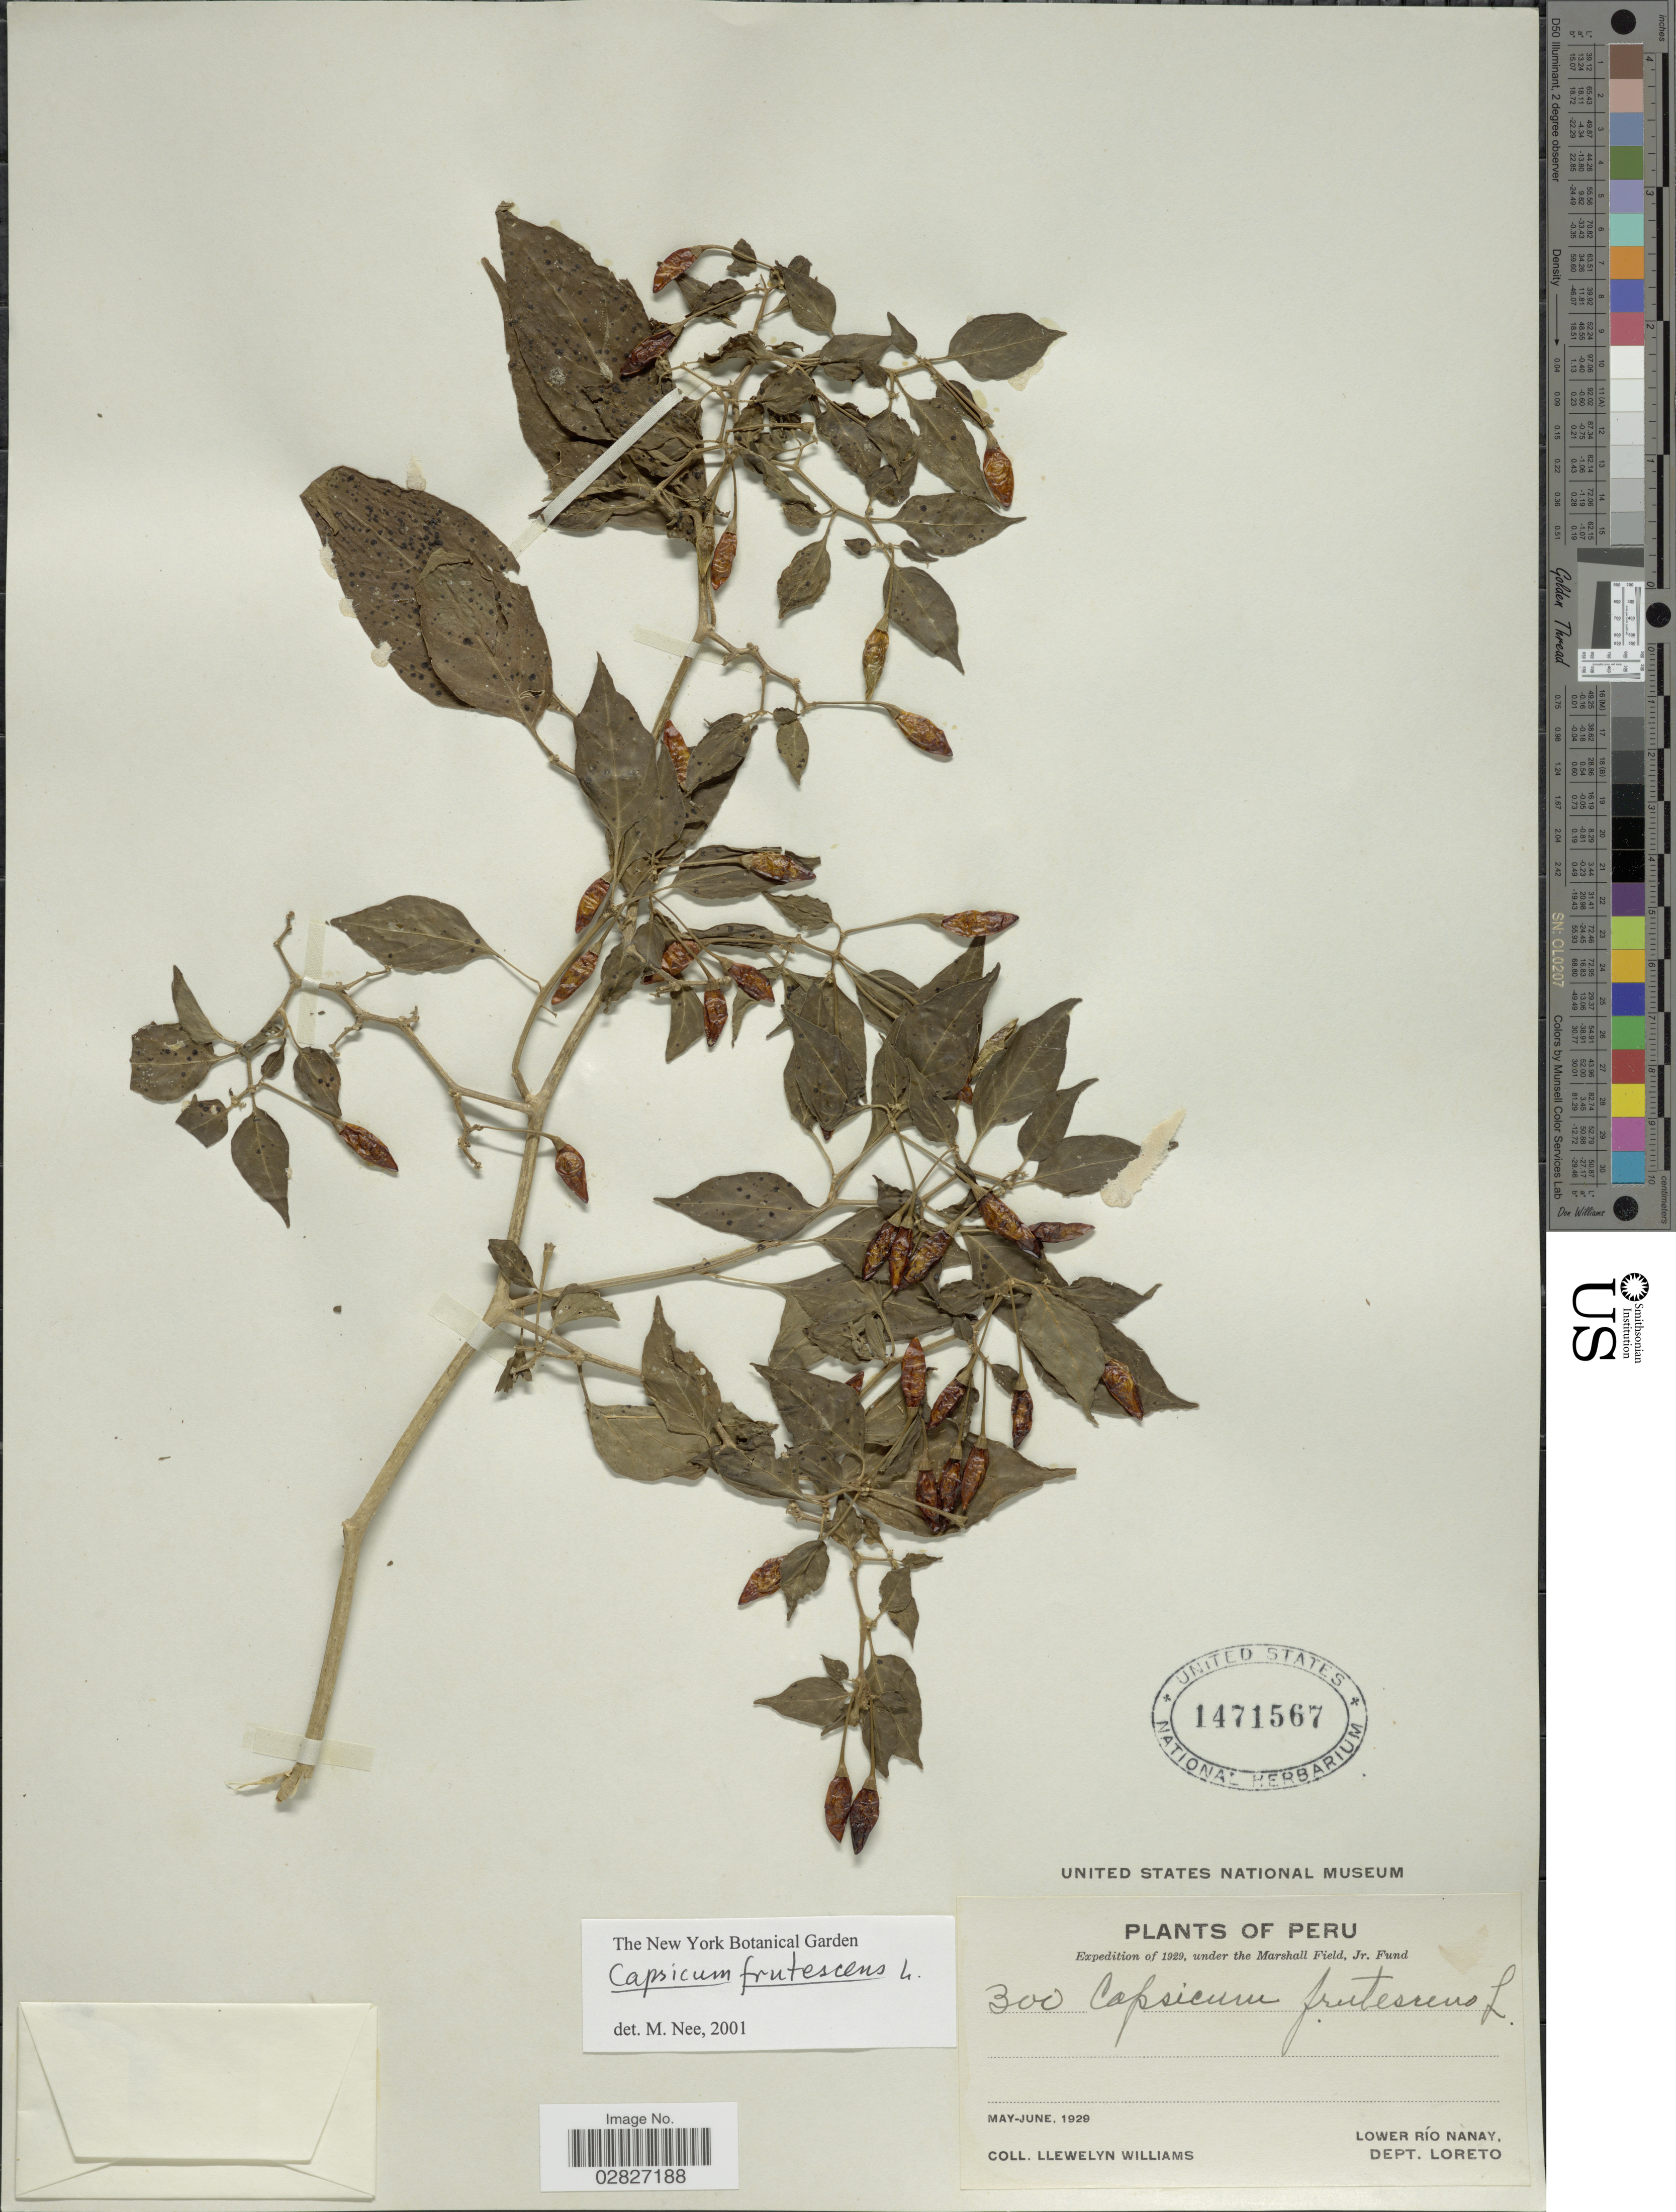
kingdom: Plantae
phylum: Tracheophyta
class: Magnoliopsida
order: Solanales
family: Solanaceae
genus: Capsicum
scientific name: Capsicum frutescens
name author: L.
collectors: Ll. Williams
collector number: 300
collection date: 1929-05/1929-06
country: Peru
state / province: Loreto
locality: Lower Río Nanay, Dept. Loreto.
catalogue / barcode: US 1471567